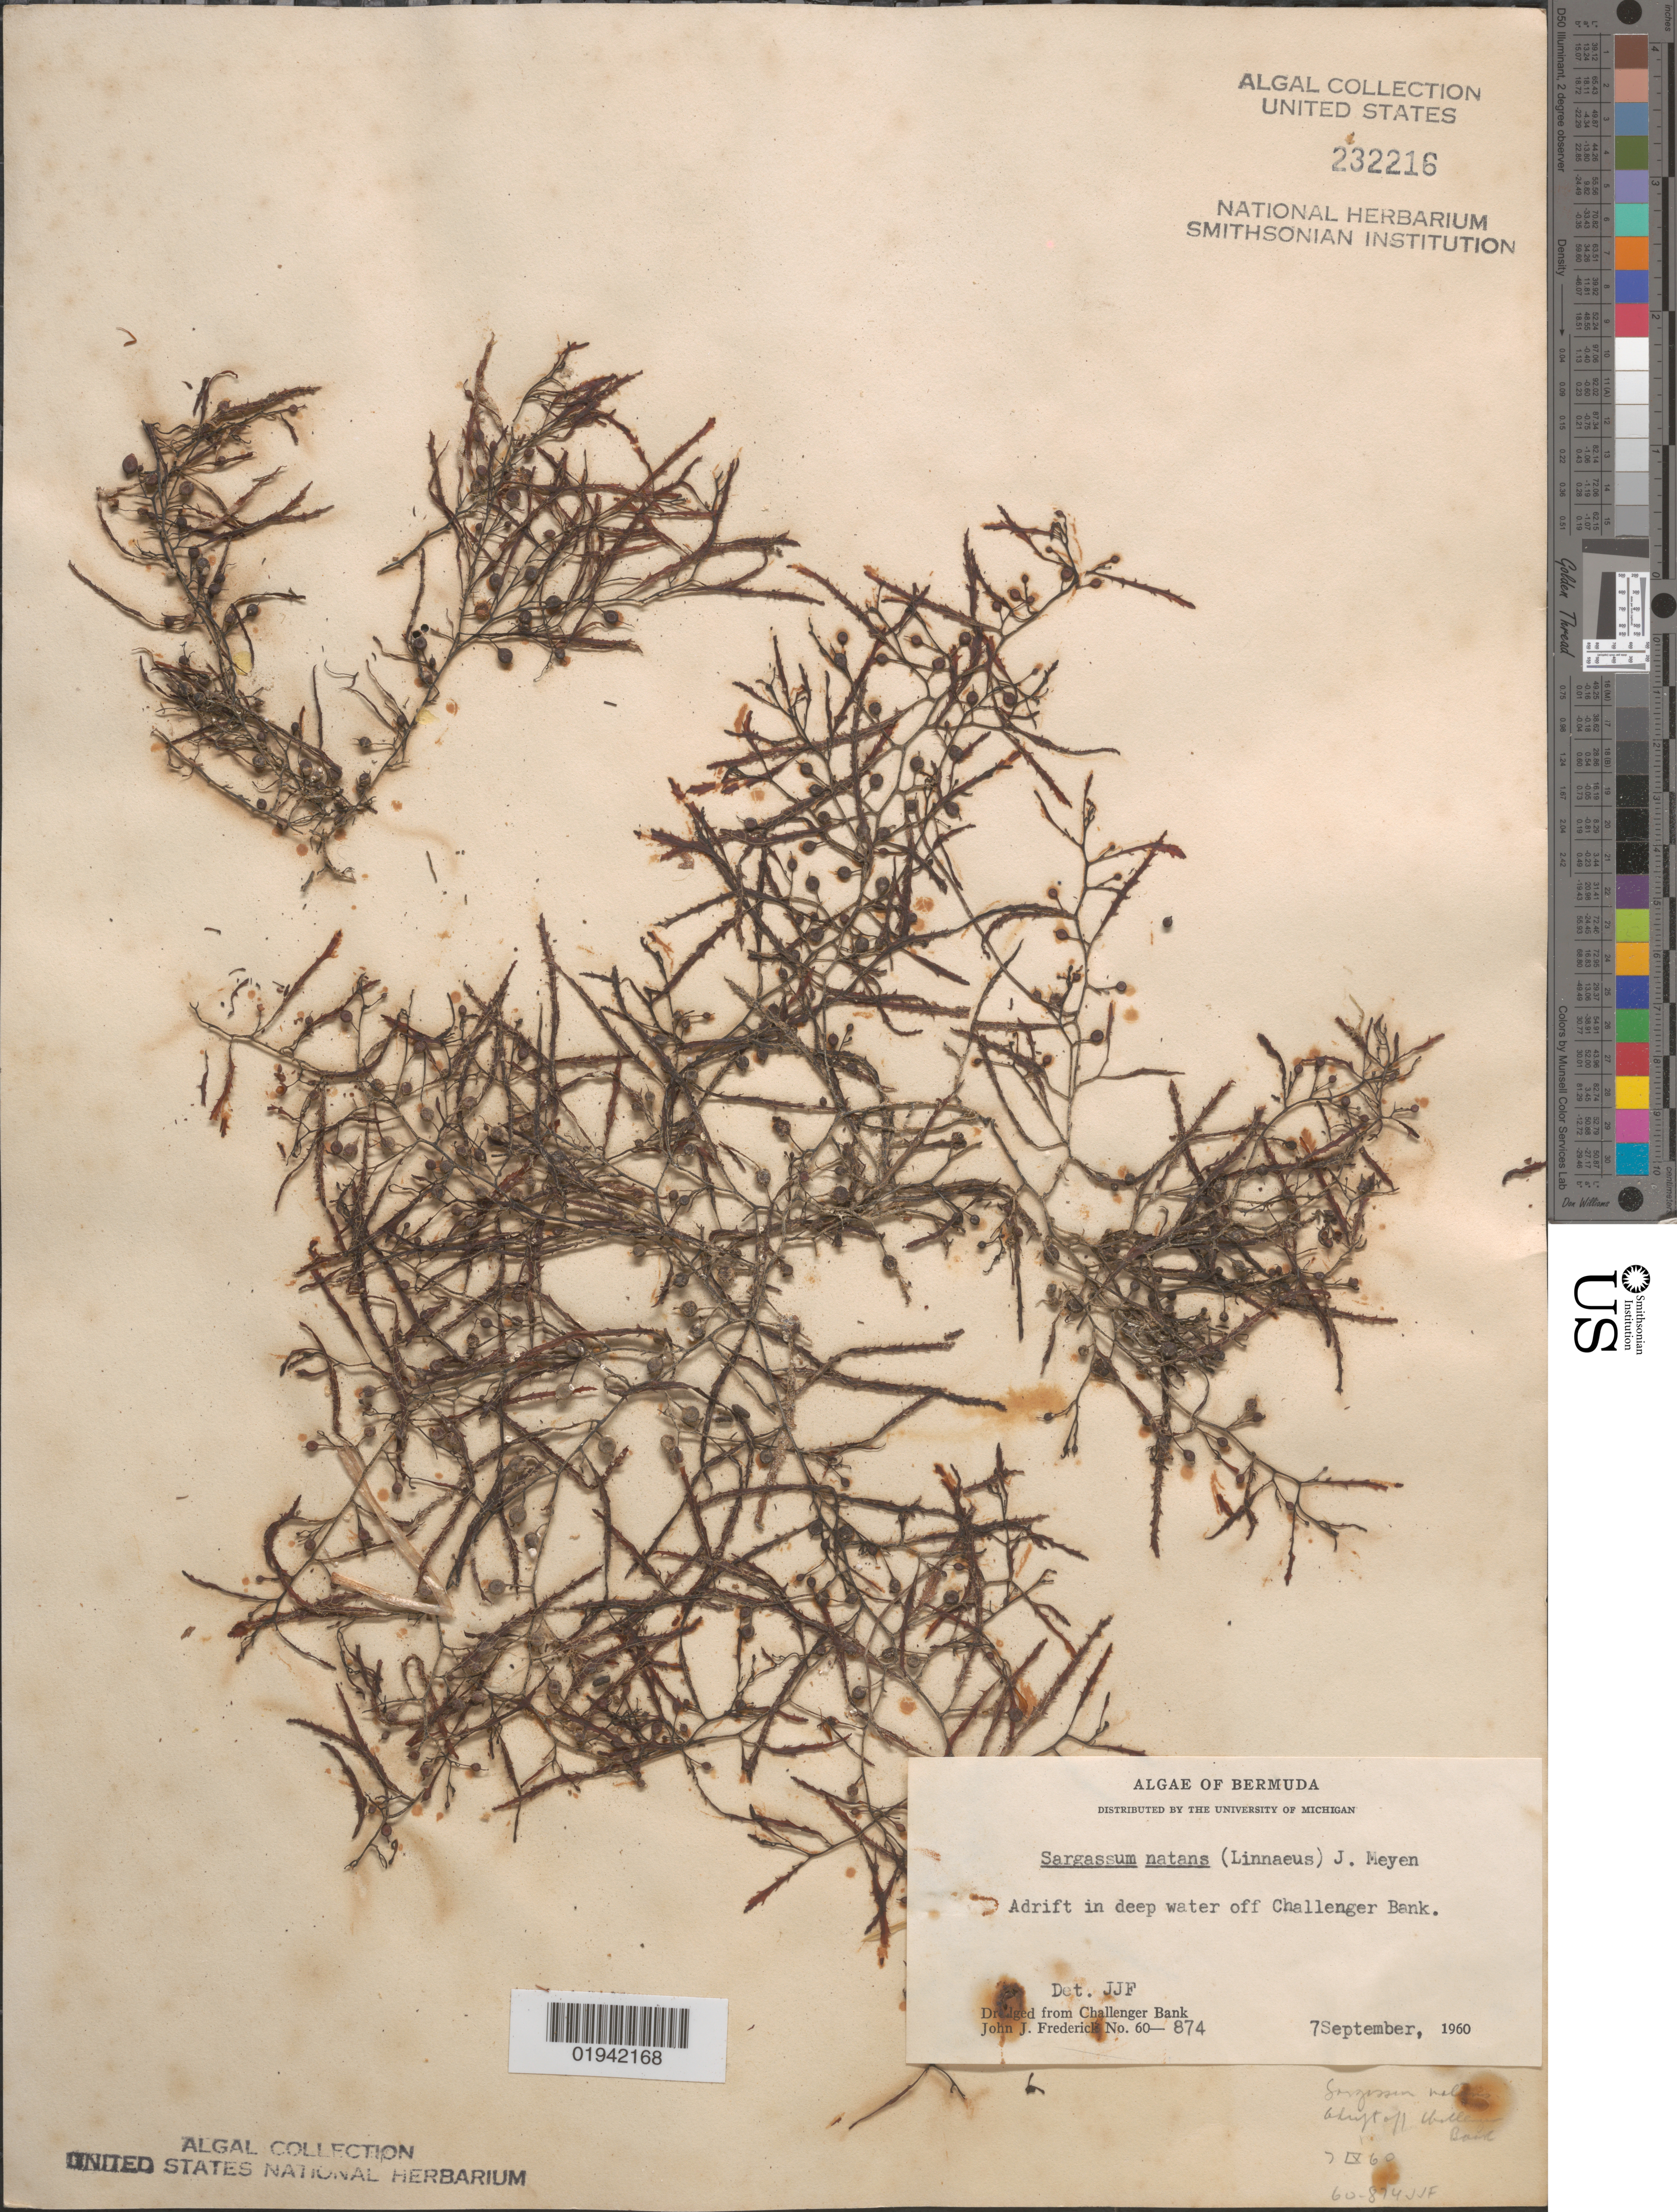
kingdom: Chromista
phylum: Ochrophyta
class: Phaeophyceae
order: Fucales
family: Sargassaceae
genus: Sargassum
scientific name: Sargassum natans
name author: (L.) Gaillon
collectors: J. Frederick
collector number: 60-874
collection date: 1960-09-07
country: Bermuda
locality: Adrift in deep water off Challenger Bank. Dredged from Challenger Bank.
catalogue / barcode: US 232216